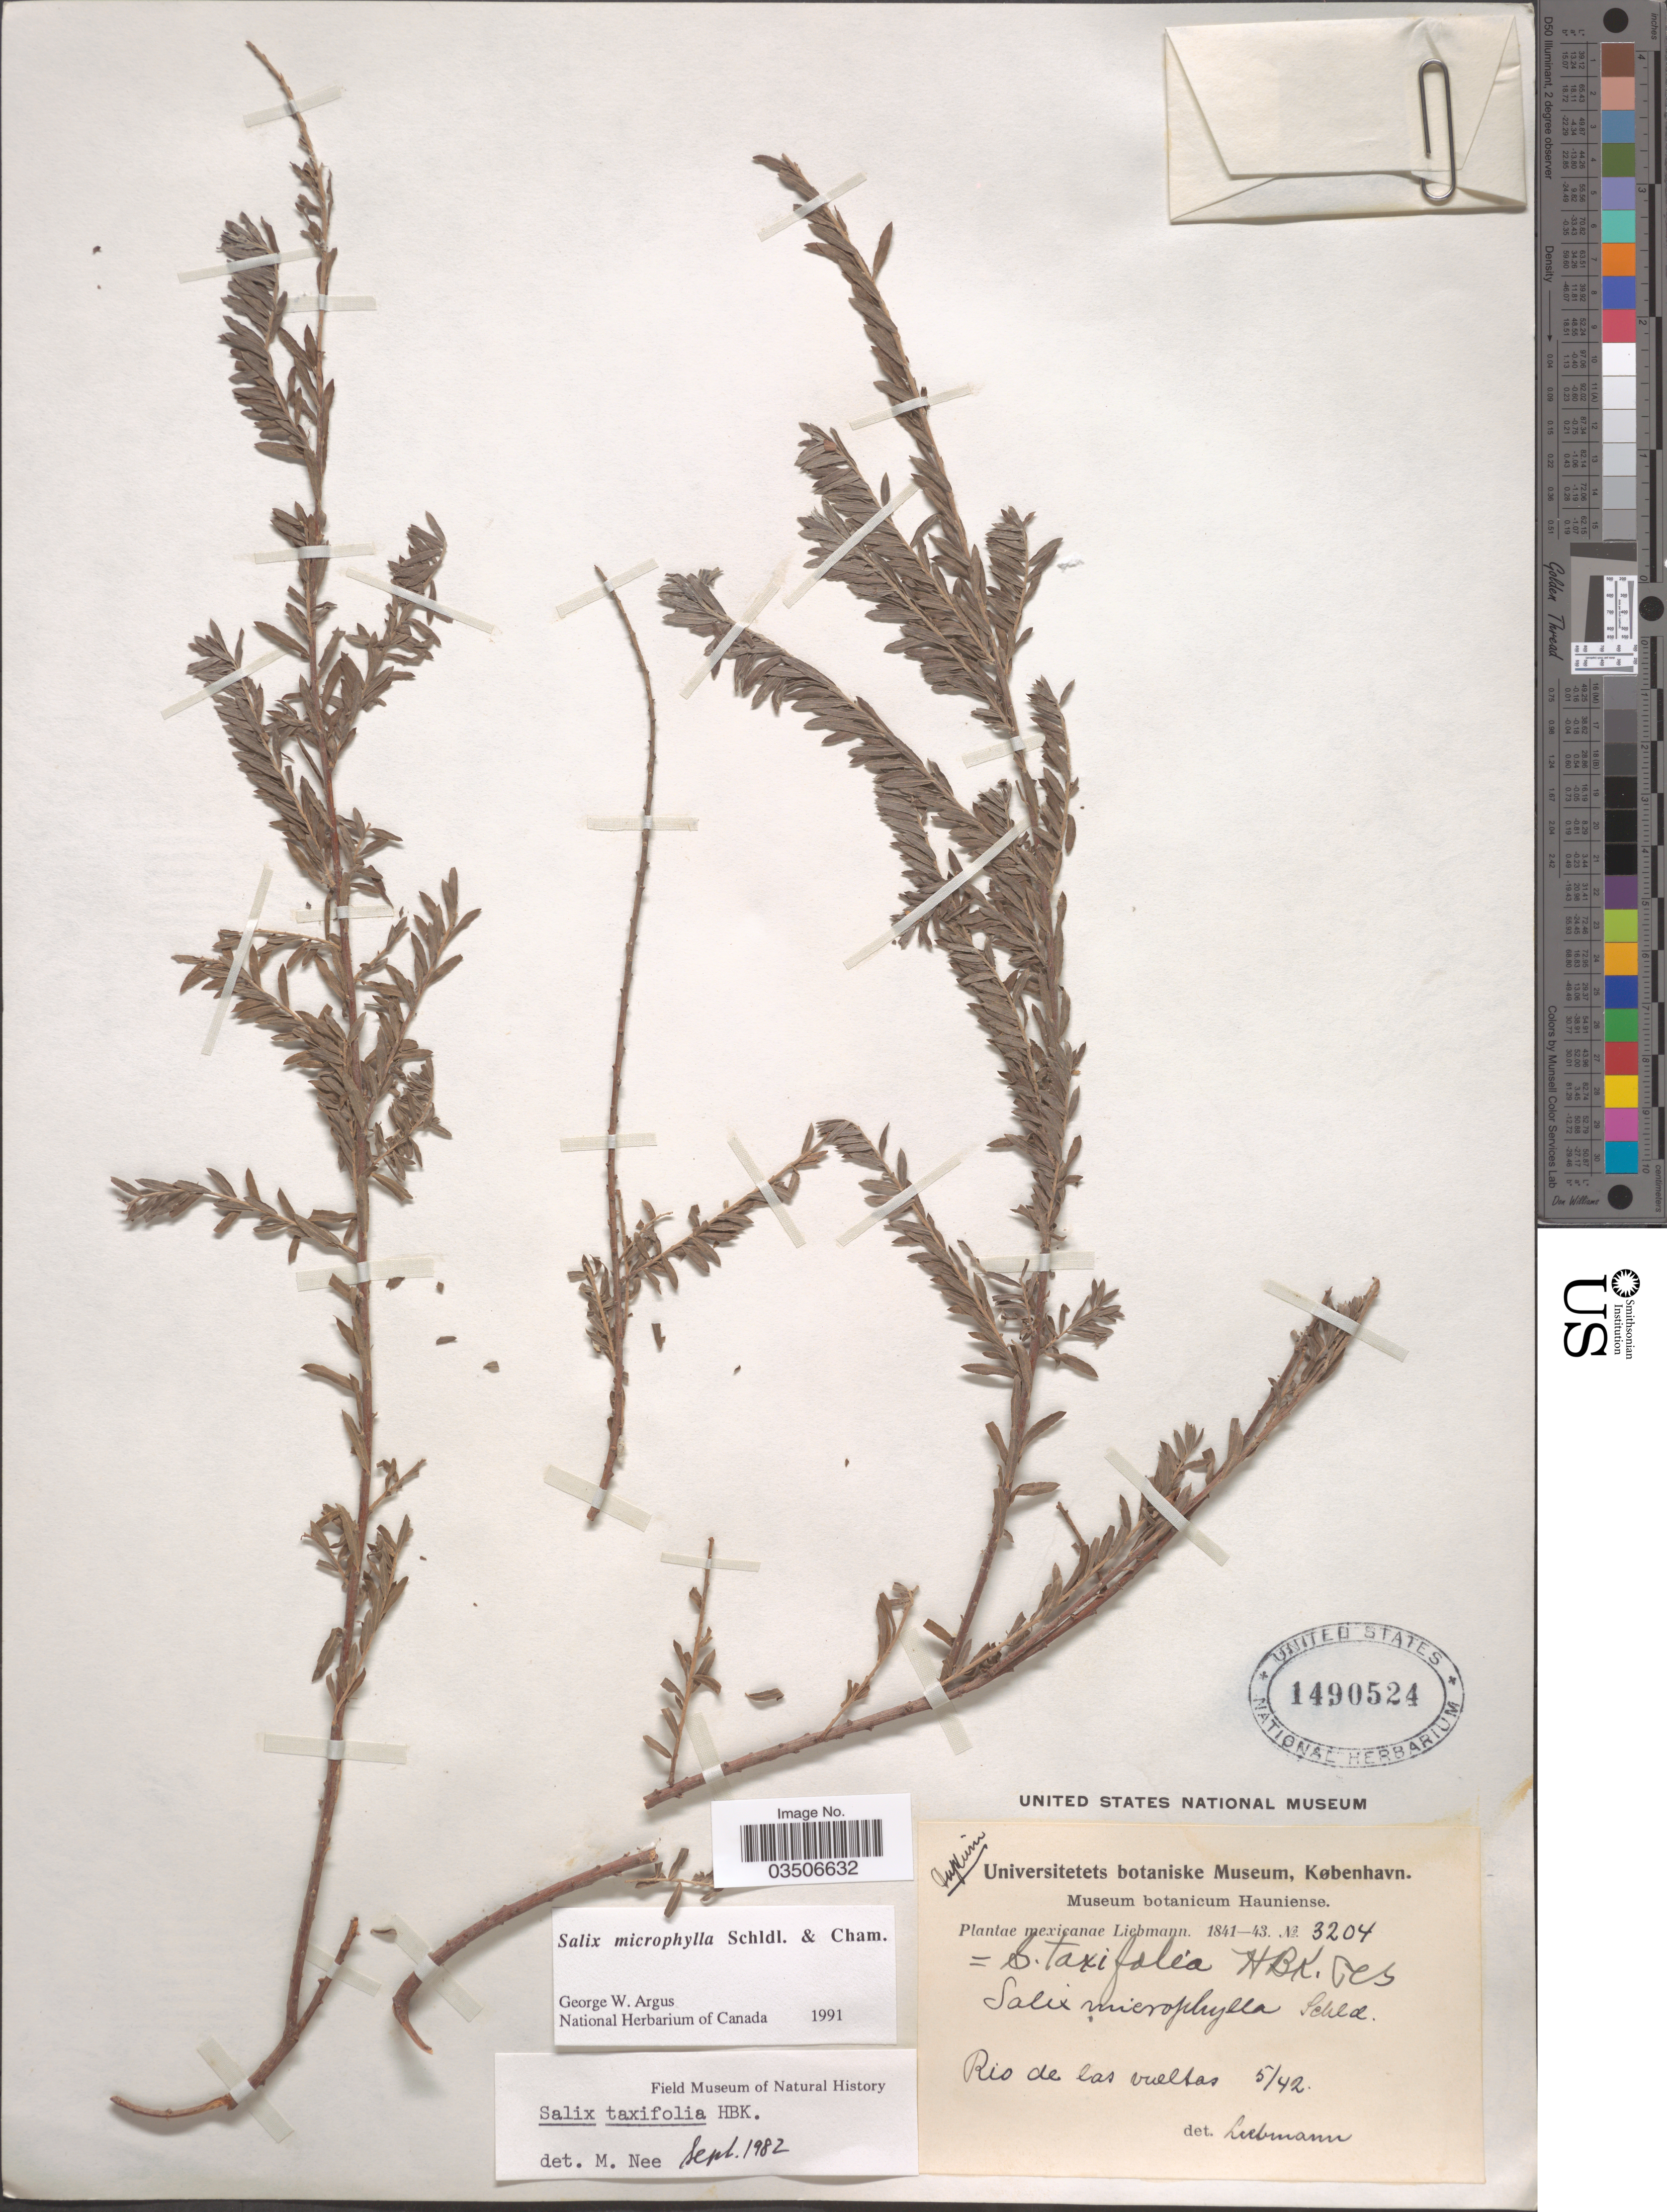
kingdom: Plantae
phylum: Tracheophyta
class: Magnoliopsida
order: Malpighiales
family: Salicaceae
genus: Salix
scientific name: Salix microphylla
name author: Schltdl. & Cham.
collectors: Liebmann, --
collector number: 3204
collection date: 1842-05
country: Mexico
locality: Rio de las vueltas.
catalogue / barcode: US 1490524